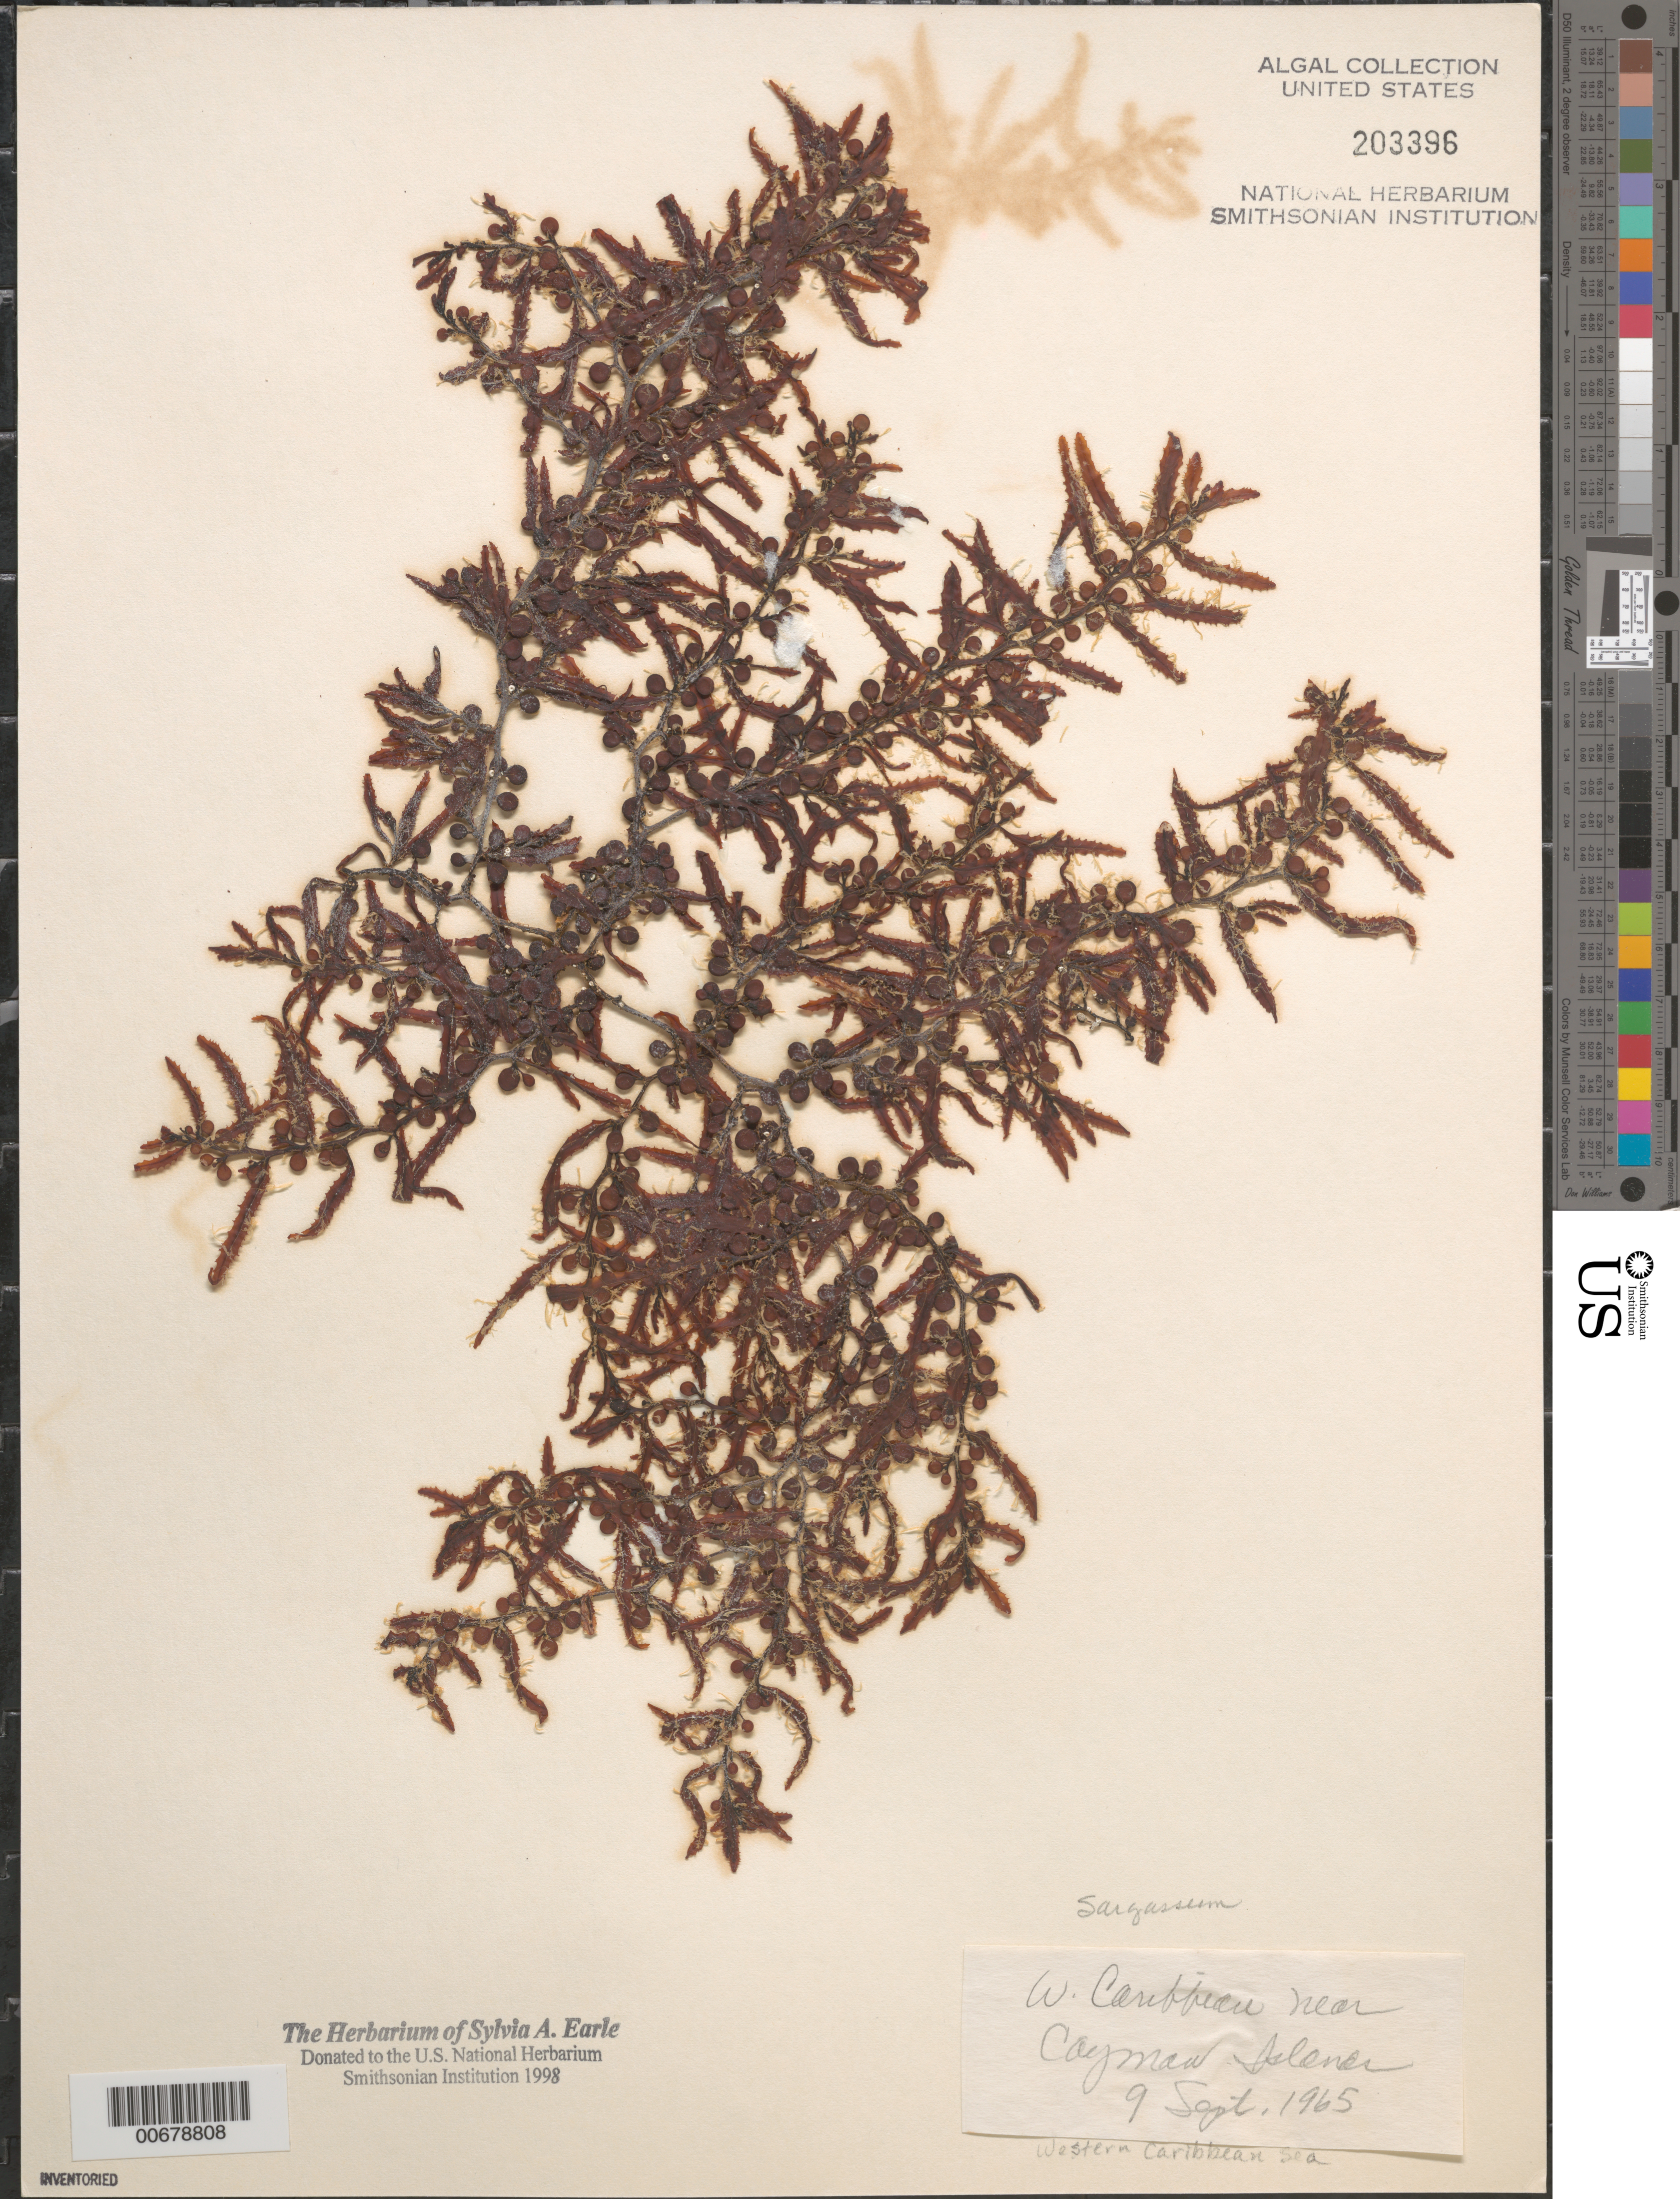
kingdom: Chromista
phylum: Ochrophyta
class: Phaeophyceae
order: Fucales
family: Sargassaceae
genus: Sargassum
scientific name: Sargassum sp.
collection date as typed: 09 Sep 1965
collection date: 1965-09-09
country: Cayman Islands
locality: Western Caribbean Sea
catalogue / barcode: US 203396